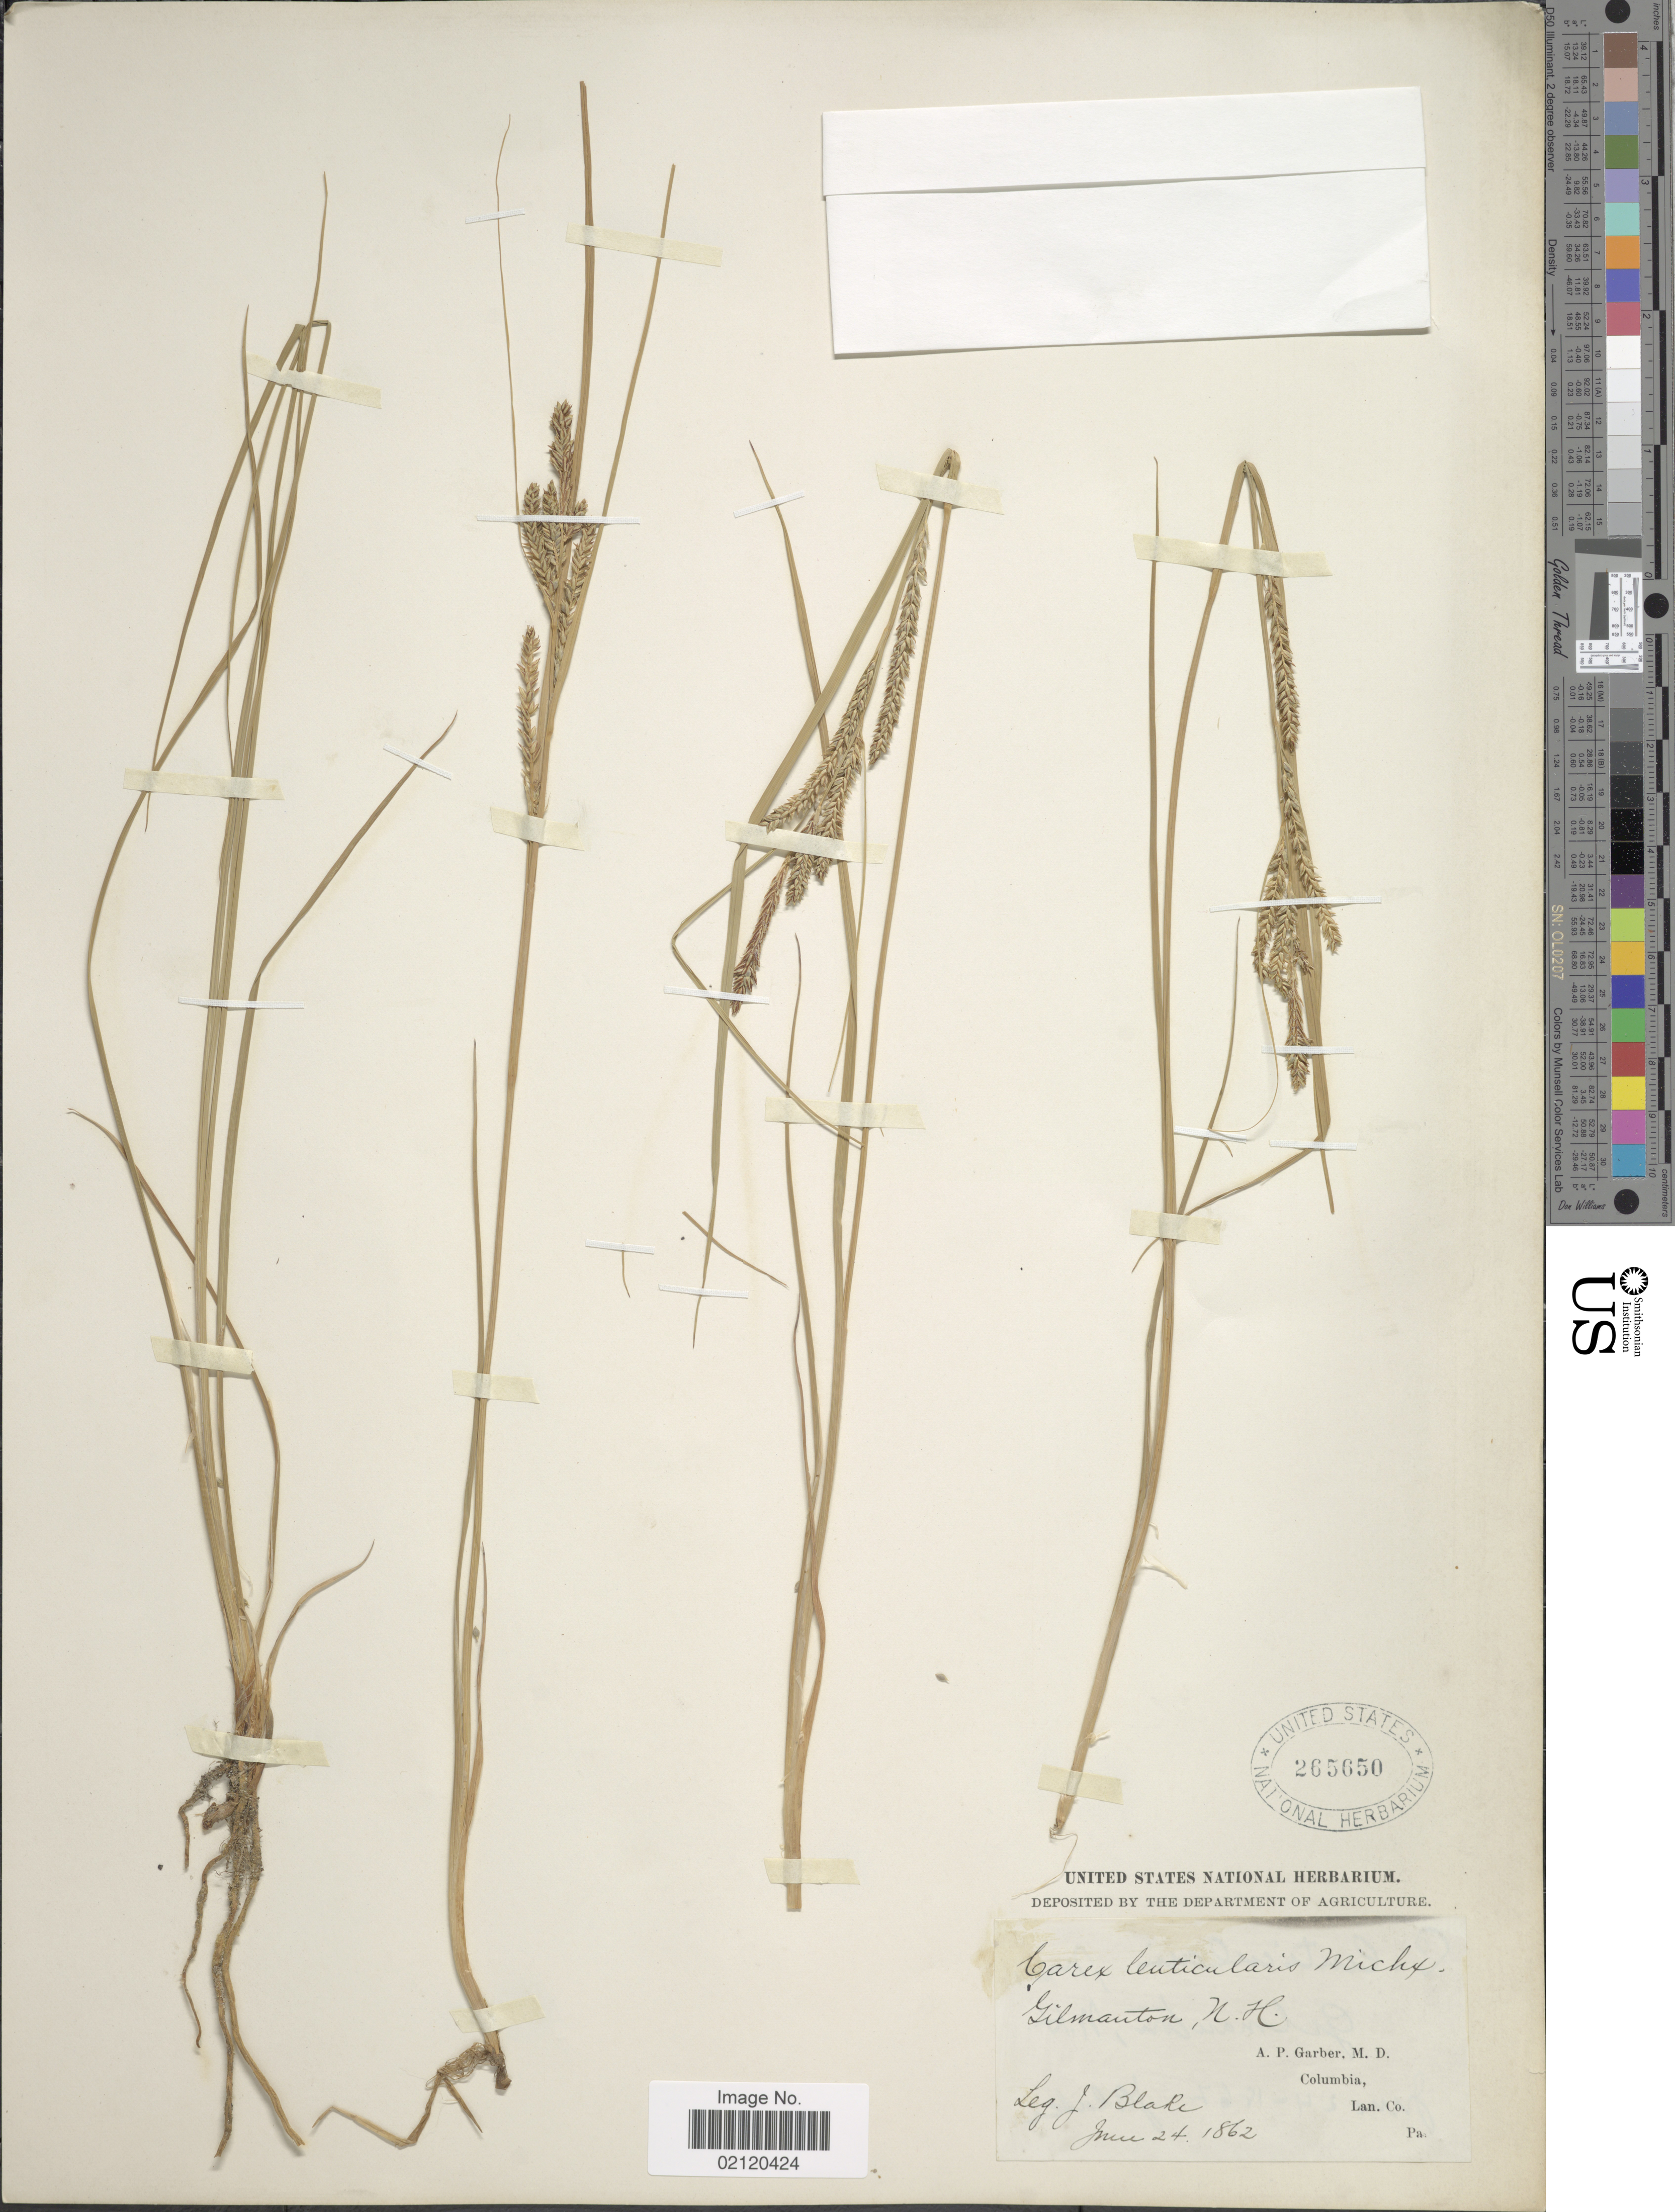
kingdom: Plantae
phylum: Tracheophyta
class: Liliopsida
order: Poales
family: Cyperaceae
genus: Carex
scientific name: Carex lenticularis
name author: Michx.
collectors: J. Blake & A. P. Garber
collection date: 1862-06-24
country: United States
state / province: New Hampshire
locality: Gilmanton, N.H.,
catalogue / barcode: US 265650